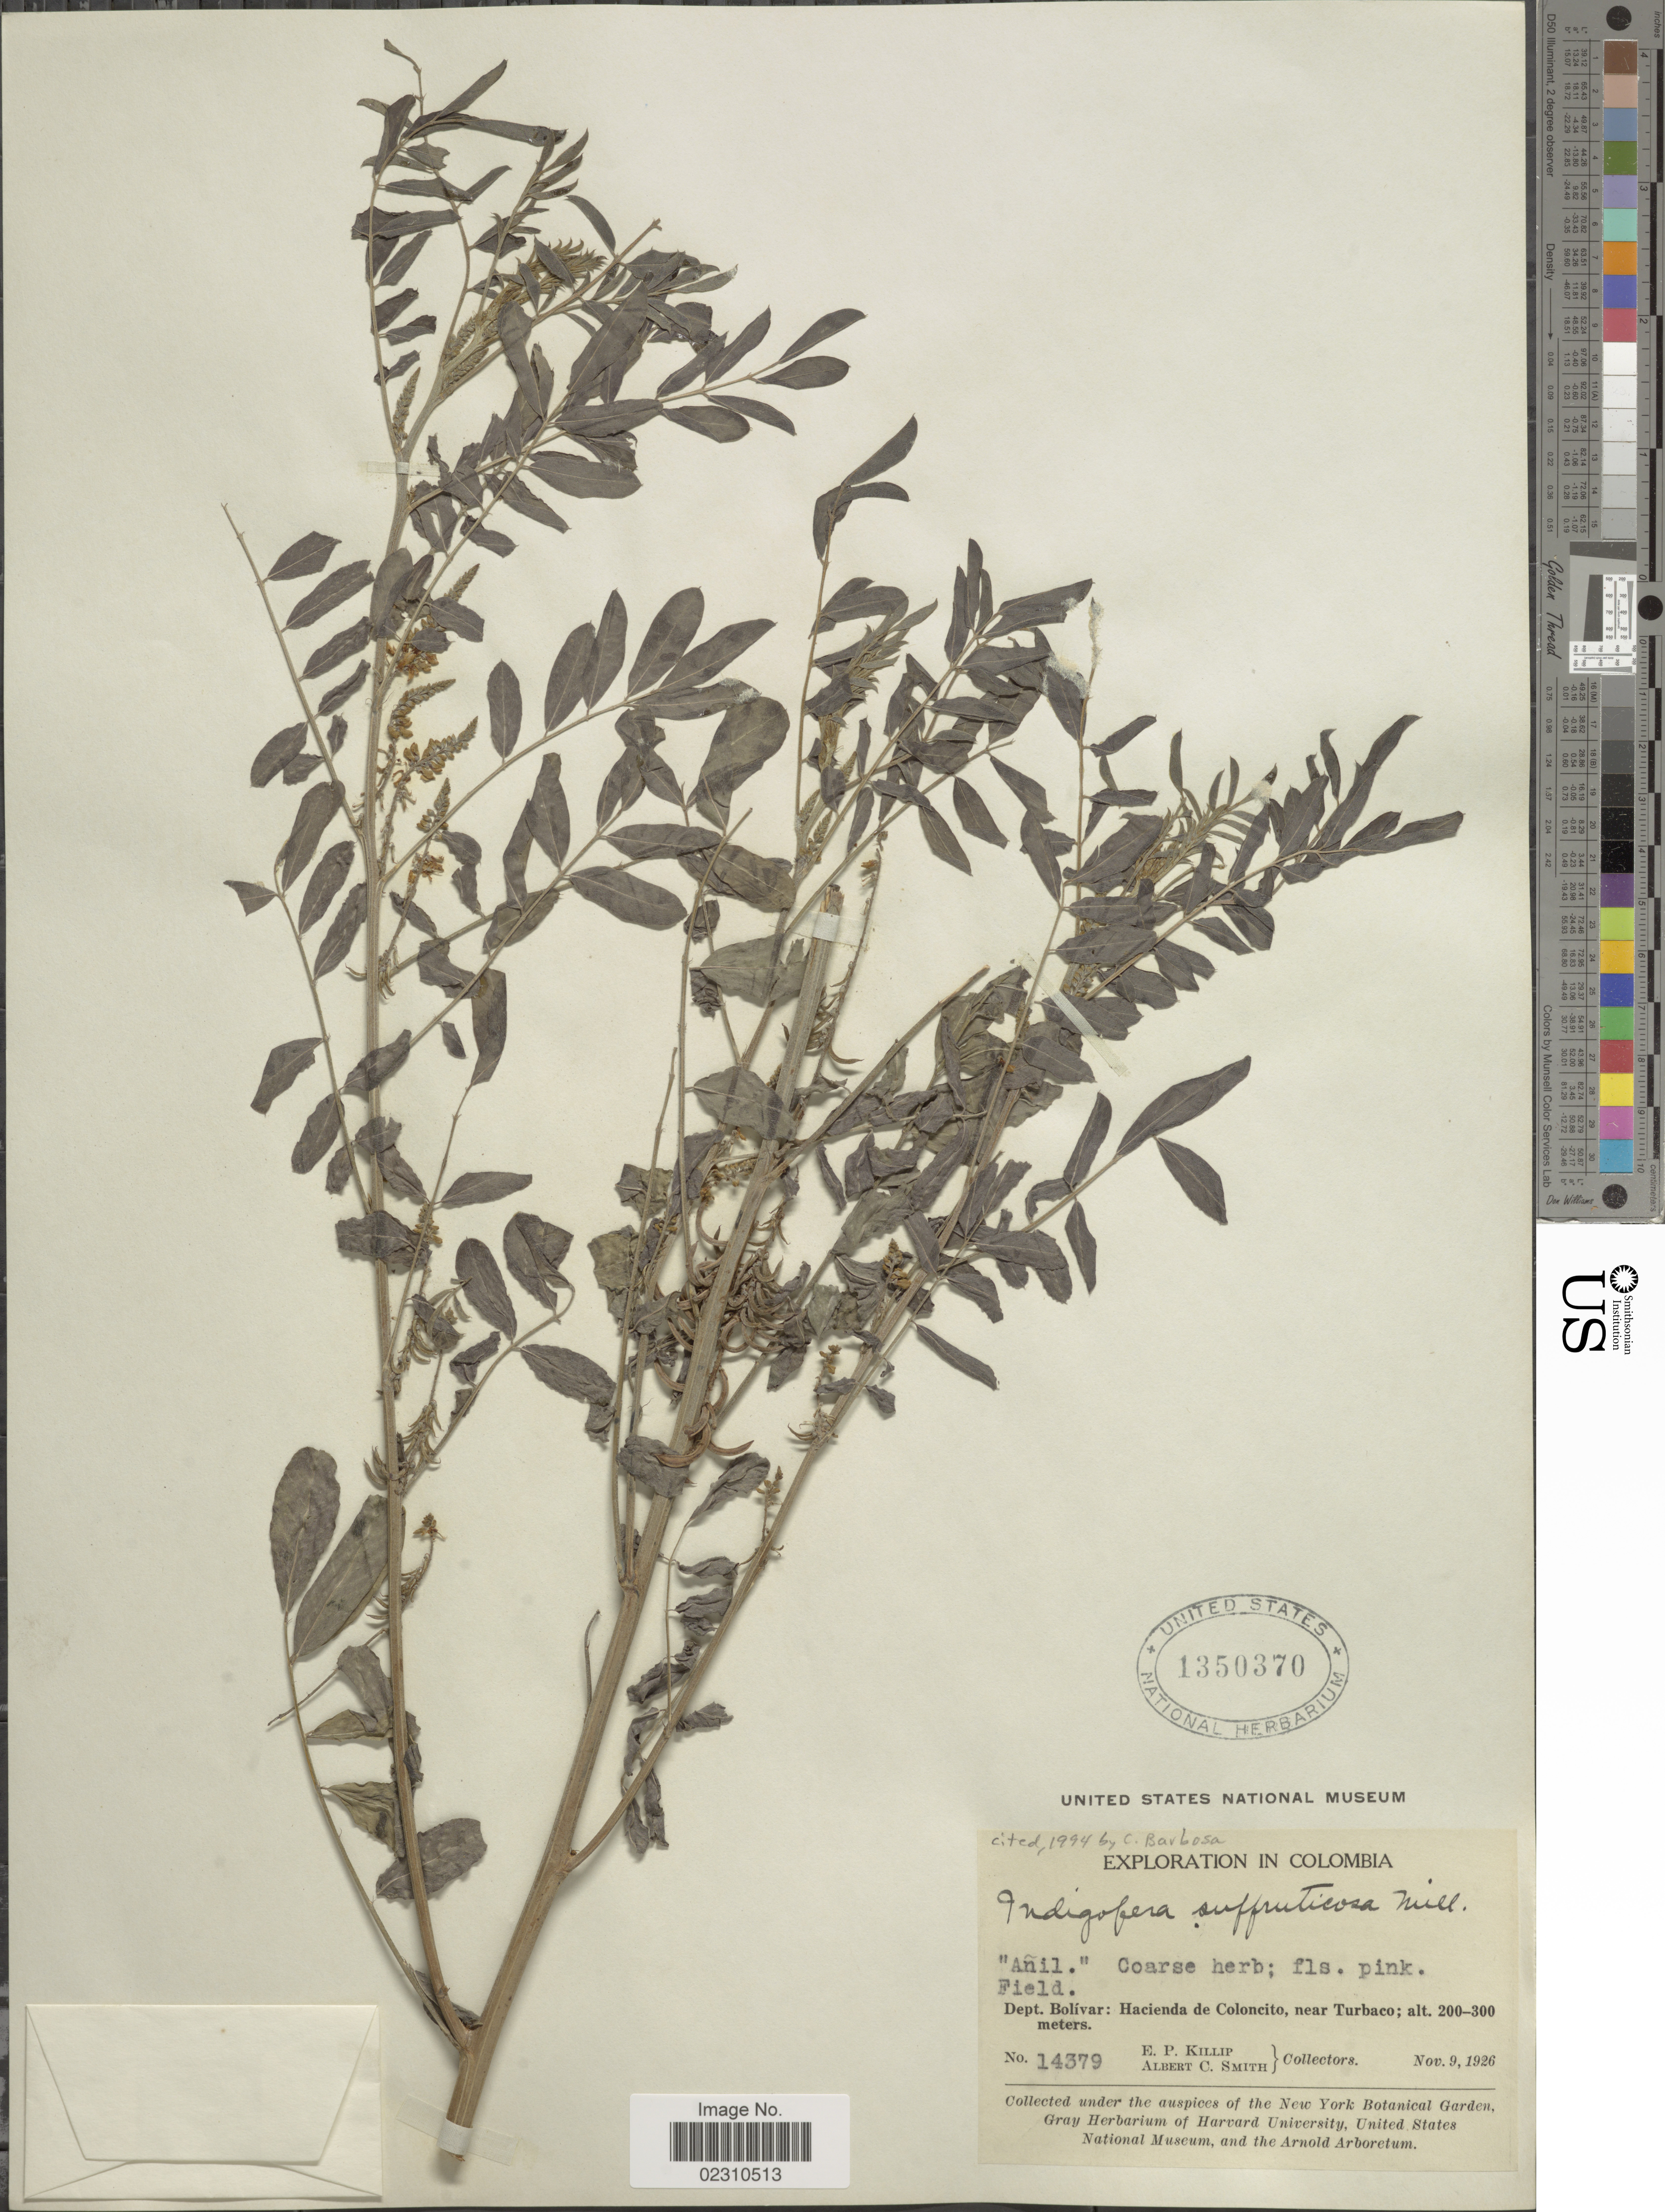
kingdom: Plantae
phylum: Tracheophyta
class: Magnoliopsida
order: Fabales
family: Fabaceae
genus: Indigofera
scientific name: Indigofera suffruticosa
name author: Mill.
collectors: E. P. Killip & A. C. Smith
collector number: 14379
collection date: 1926-11-09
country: Colombia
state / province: Bolívar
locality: Dept. Bolivar: Hacienda de Coloncito, near Turbaco.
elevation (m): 200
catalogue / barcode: US 1350370